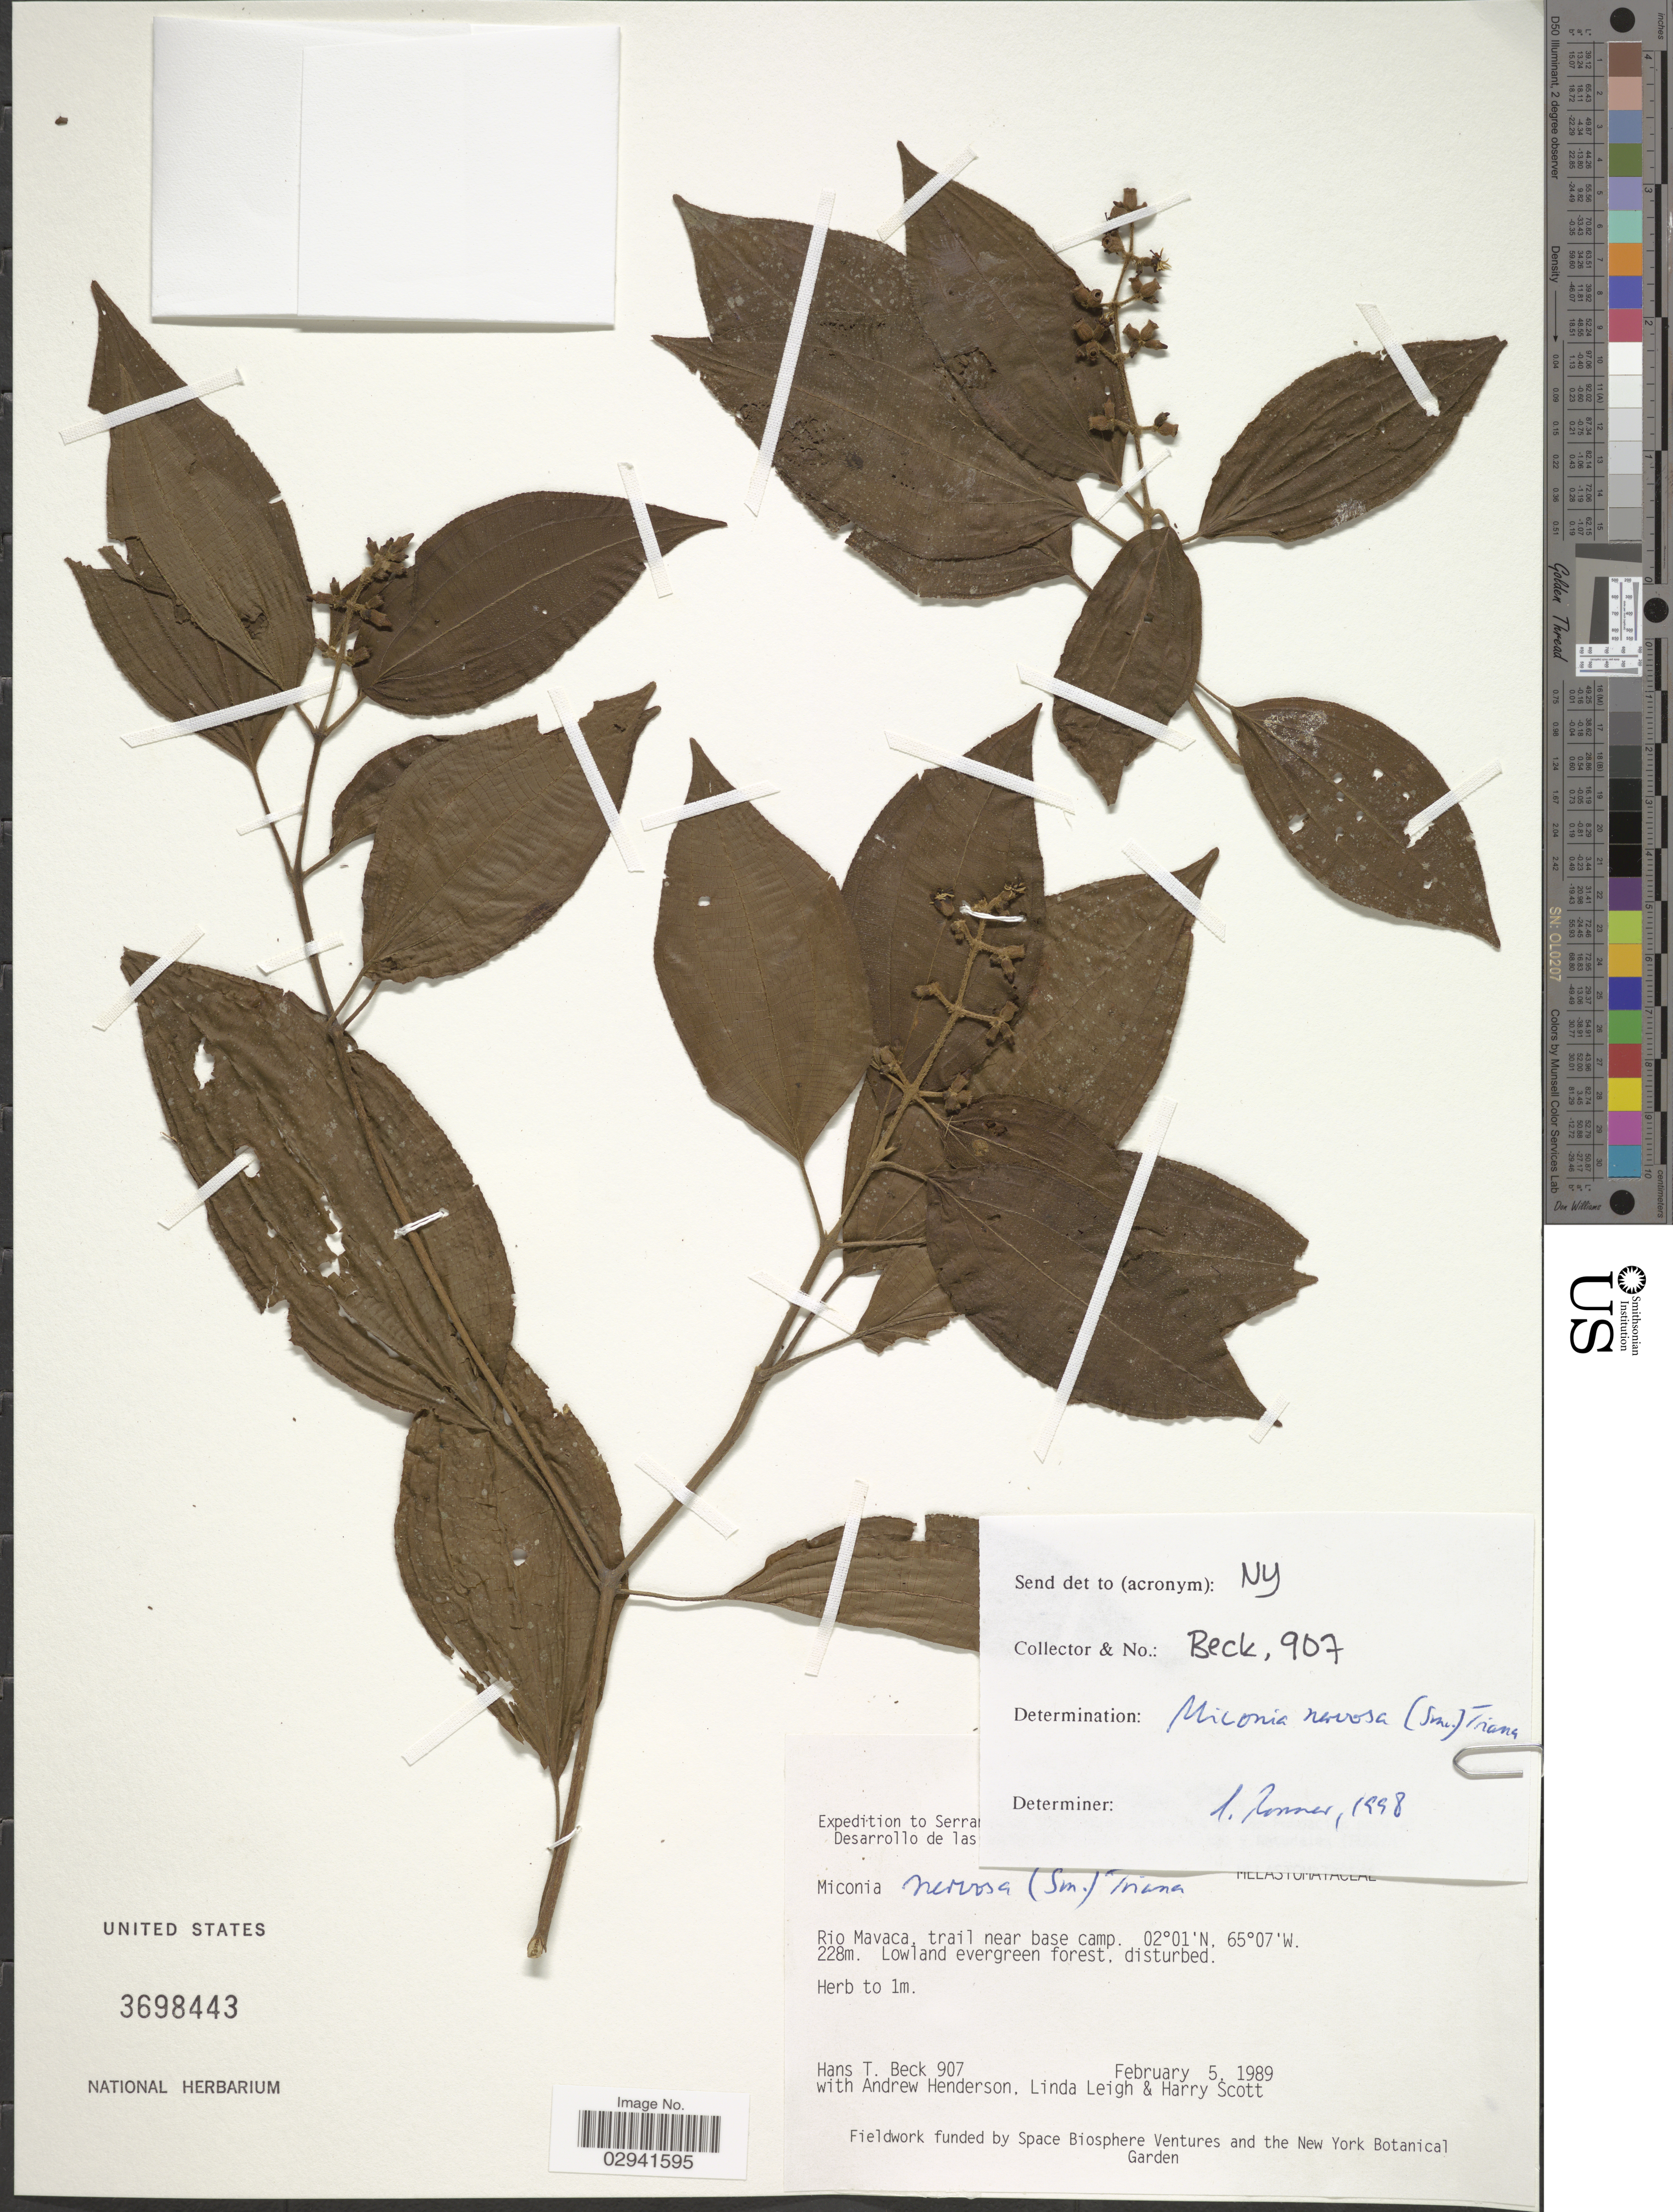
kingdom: Plantae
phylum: Tracheophyta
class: Magnoliopsida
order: Myrtales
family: Melastomataceae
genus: Miconia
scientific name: Miconia nervosa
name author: (Sm.) Triana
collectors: H. T. Beck, A. Henderson, L. Leigh & H. Scott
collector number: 907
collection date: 1989-02-05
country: Venezuela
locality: Serra [illegible text] Desarollo de las [illegible text] Rio Mavaca, trail near base camp.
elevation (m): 228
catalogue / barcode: US 3698443